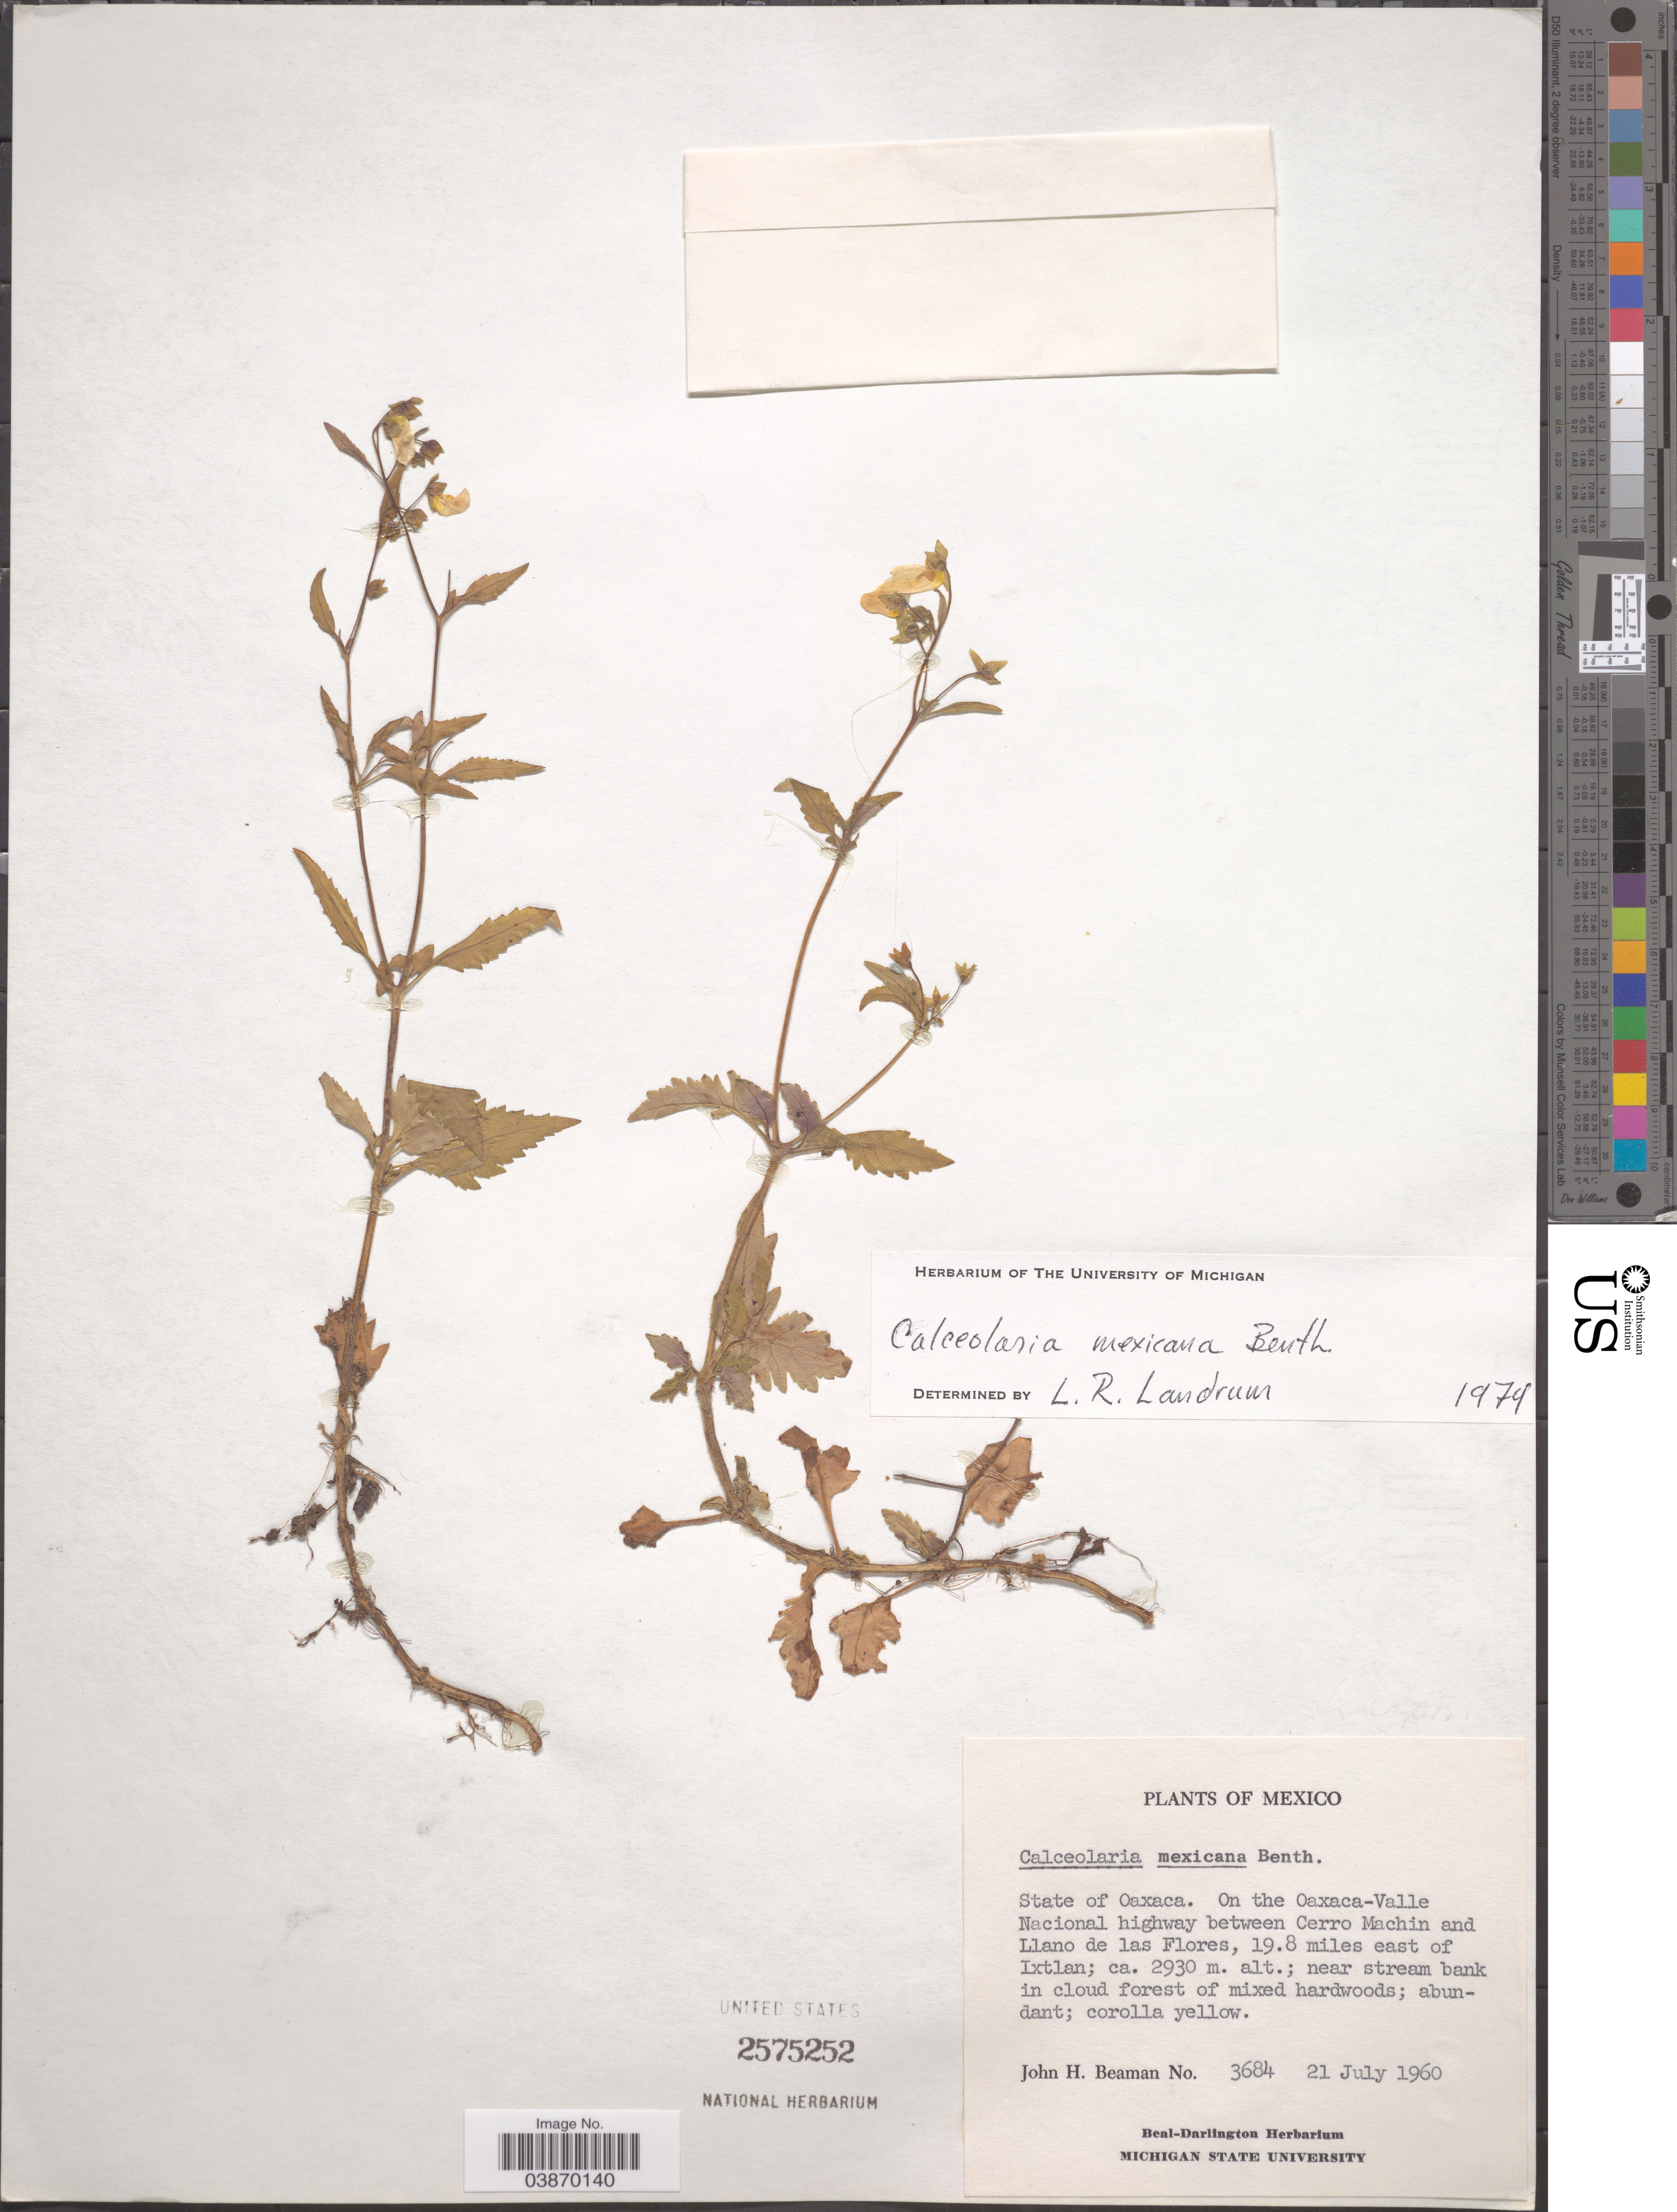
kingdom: Plantae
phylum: Tracheophyta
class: Magnoliopsida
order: Lamiales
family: Calceolariaceae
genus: Calceolaria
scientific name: Calceolaria mexicana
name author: Benth.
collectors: J. H. Beaman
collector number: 3684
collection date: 1960-07-21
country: Mexico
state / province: Oaxaca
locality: On the Oaxaca-Valle Nacional highway between Cerro Machin and Llano de las Flores, 19.8 miles east of Ixtlan.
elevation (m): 2930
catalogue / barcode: US 2575252